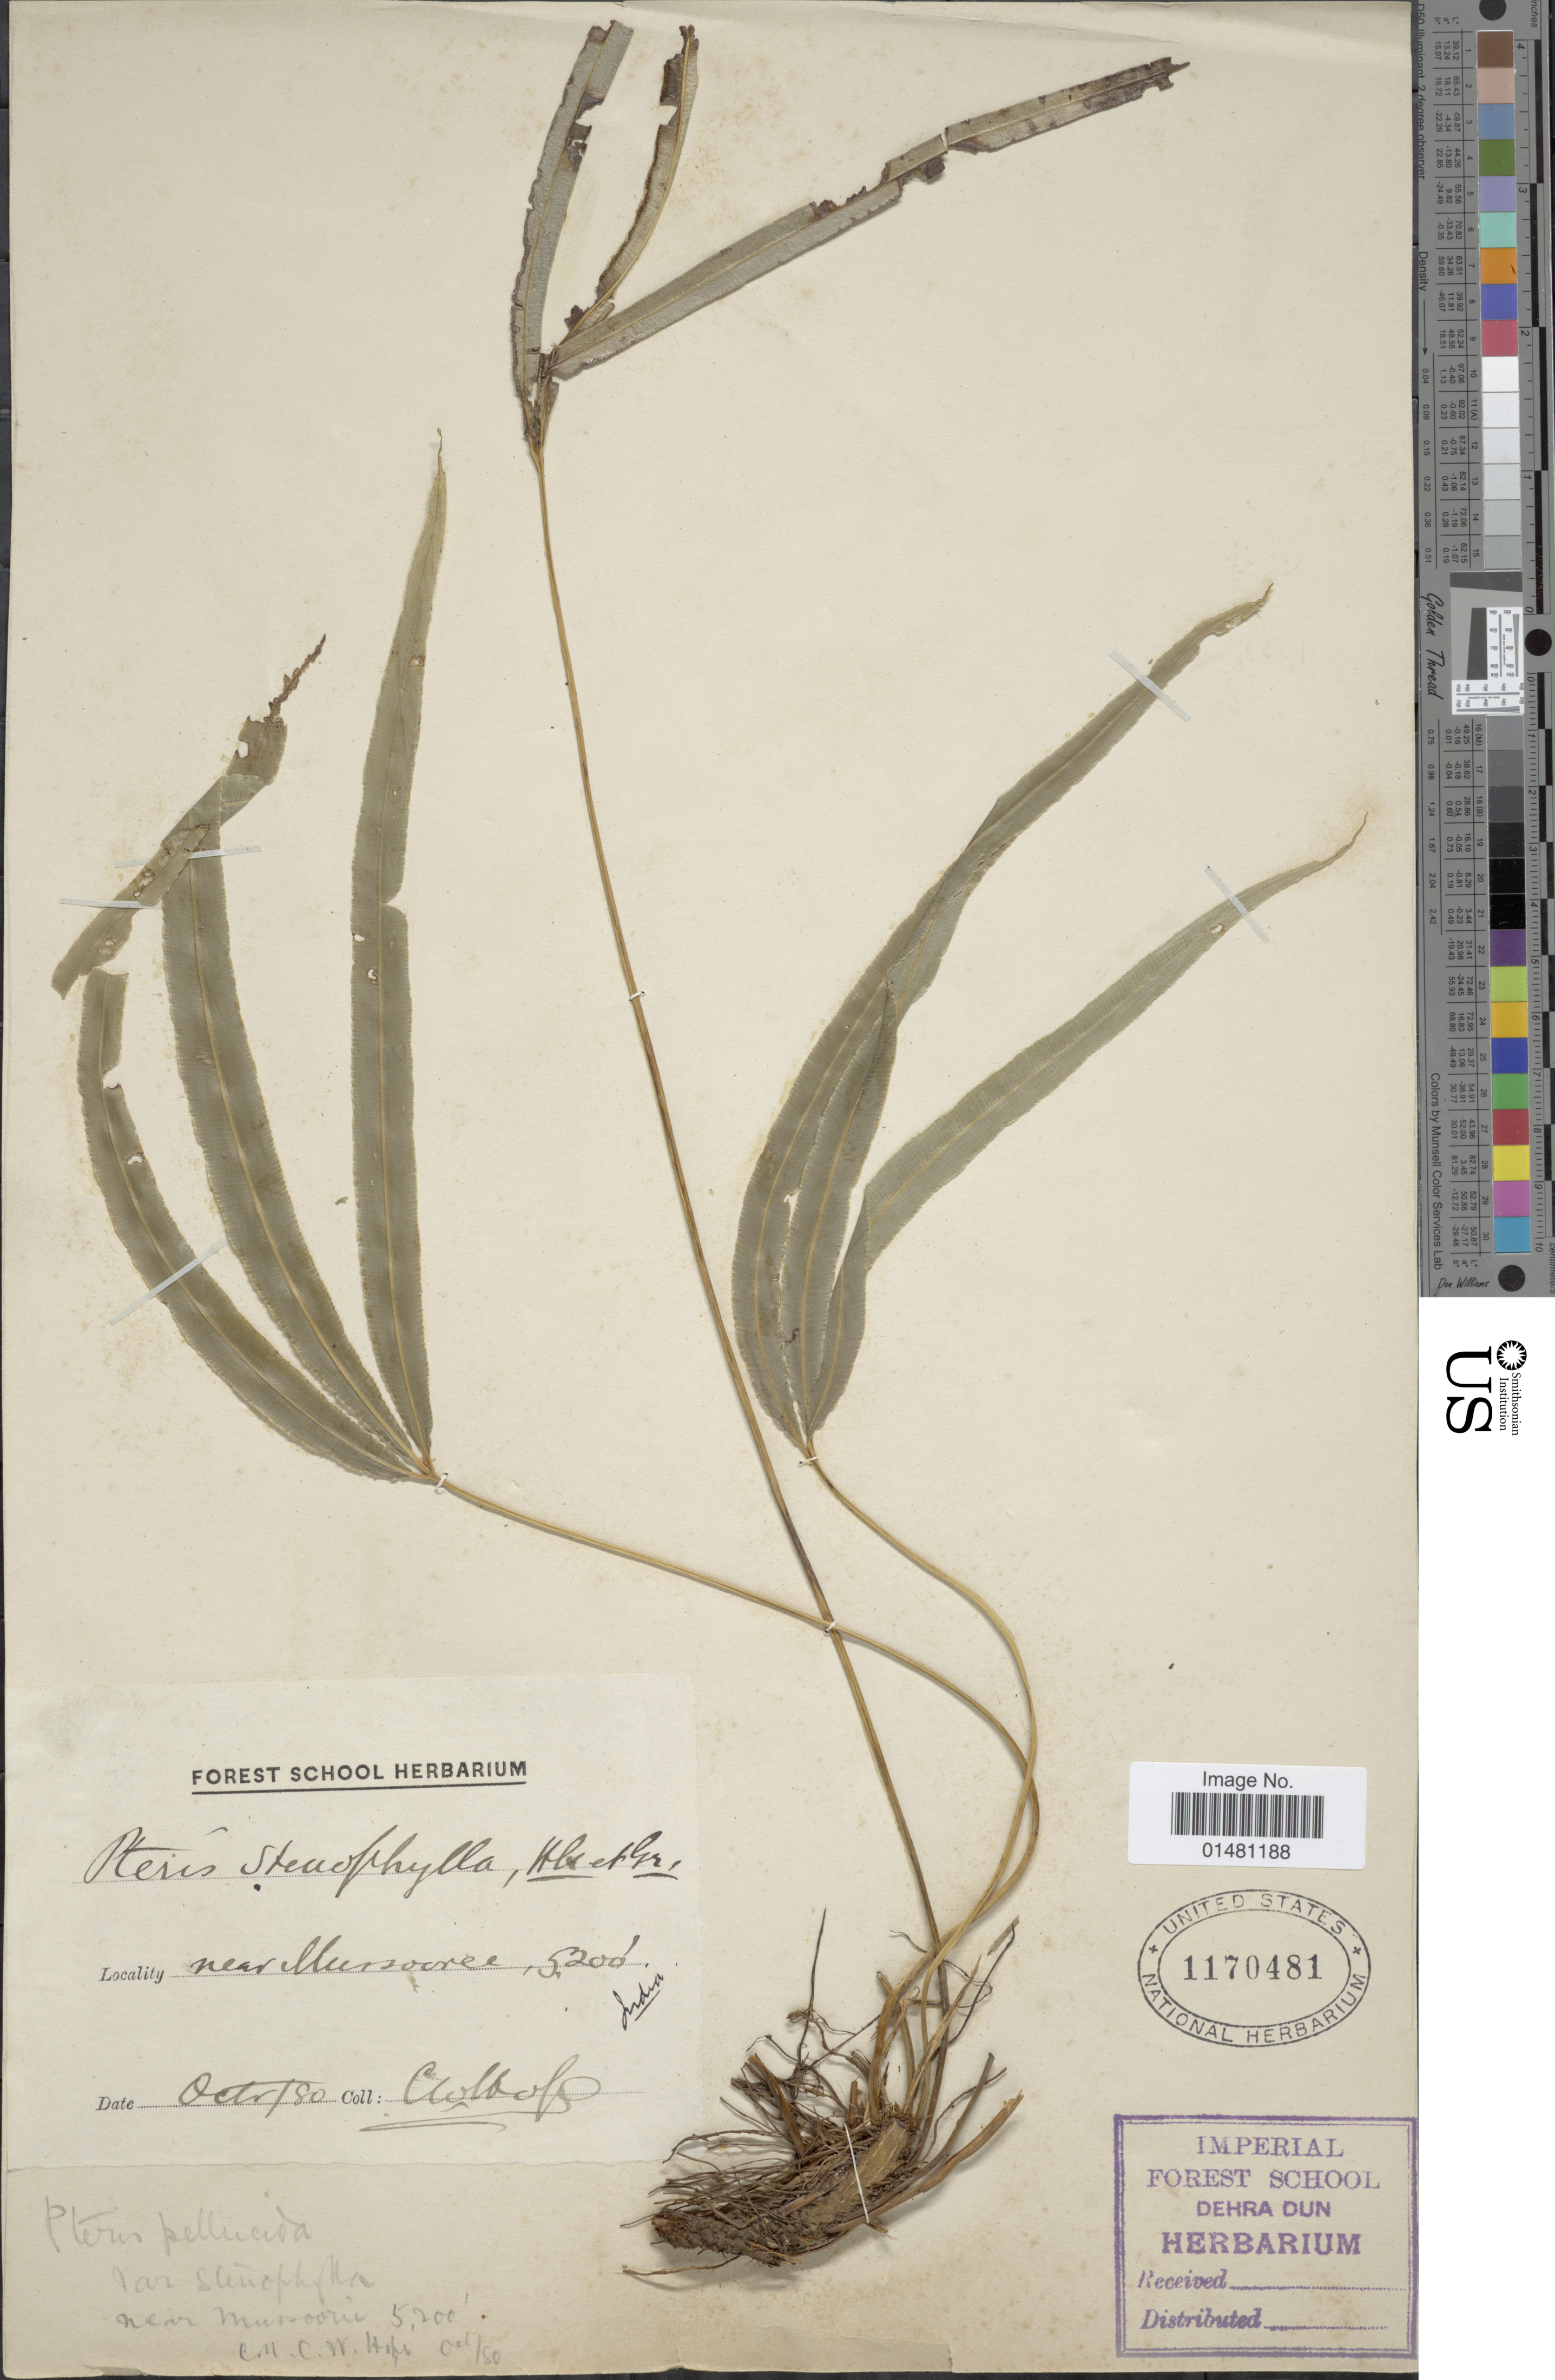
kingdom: Plantae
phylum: Tracheophyta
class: Polypodiopsida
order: Polypodiales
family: Pteridaceae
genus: Pteris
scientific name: Pteris stenophylla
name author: Wall. ex Hook. & Grev.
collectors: C. W. Hope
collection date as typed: Transcribed d/m/y: /10/80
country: India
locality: Near Mussooorie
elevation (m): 1585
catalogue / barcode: US 1170481